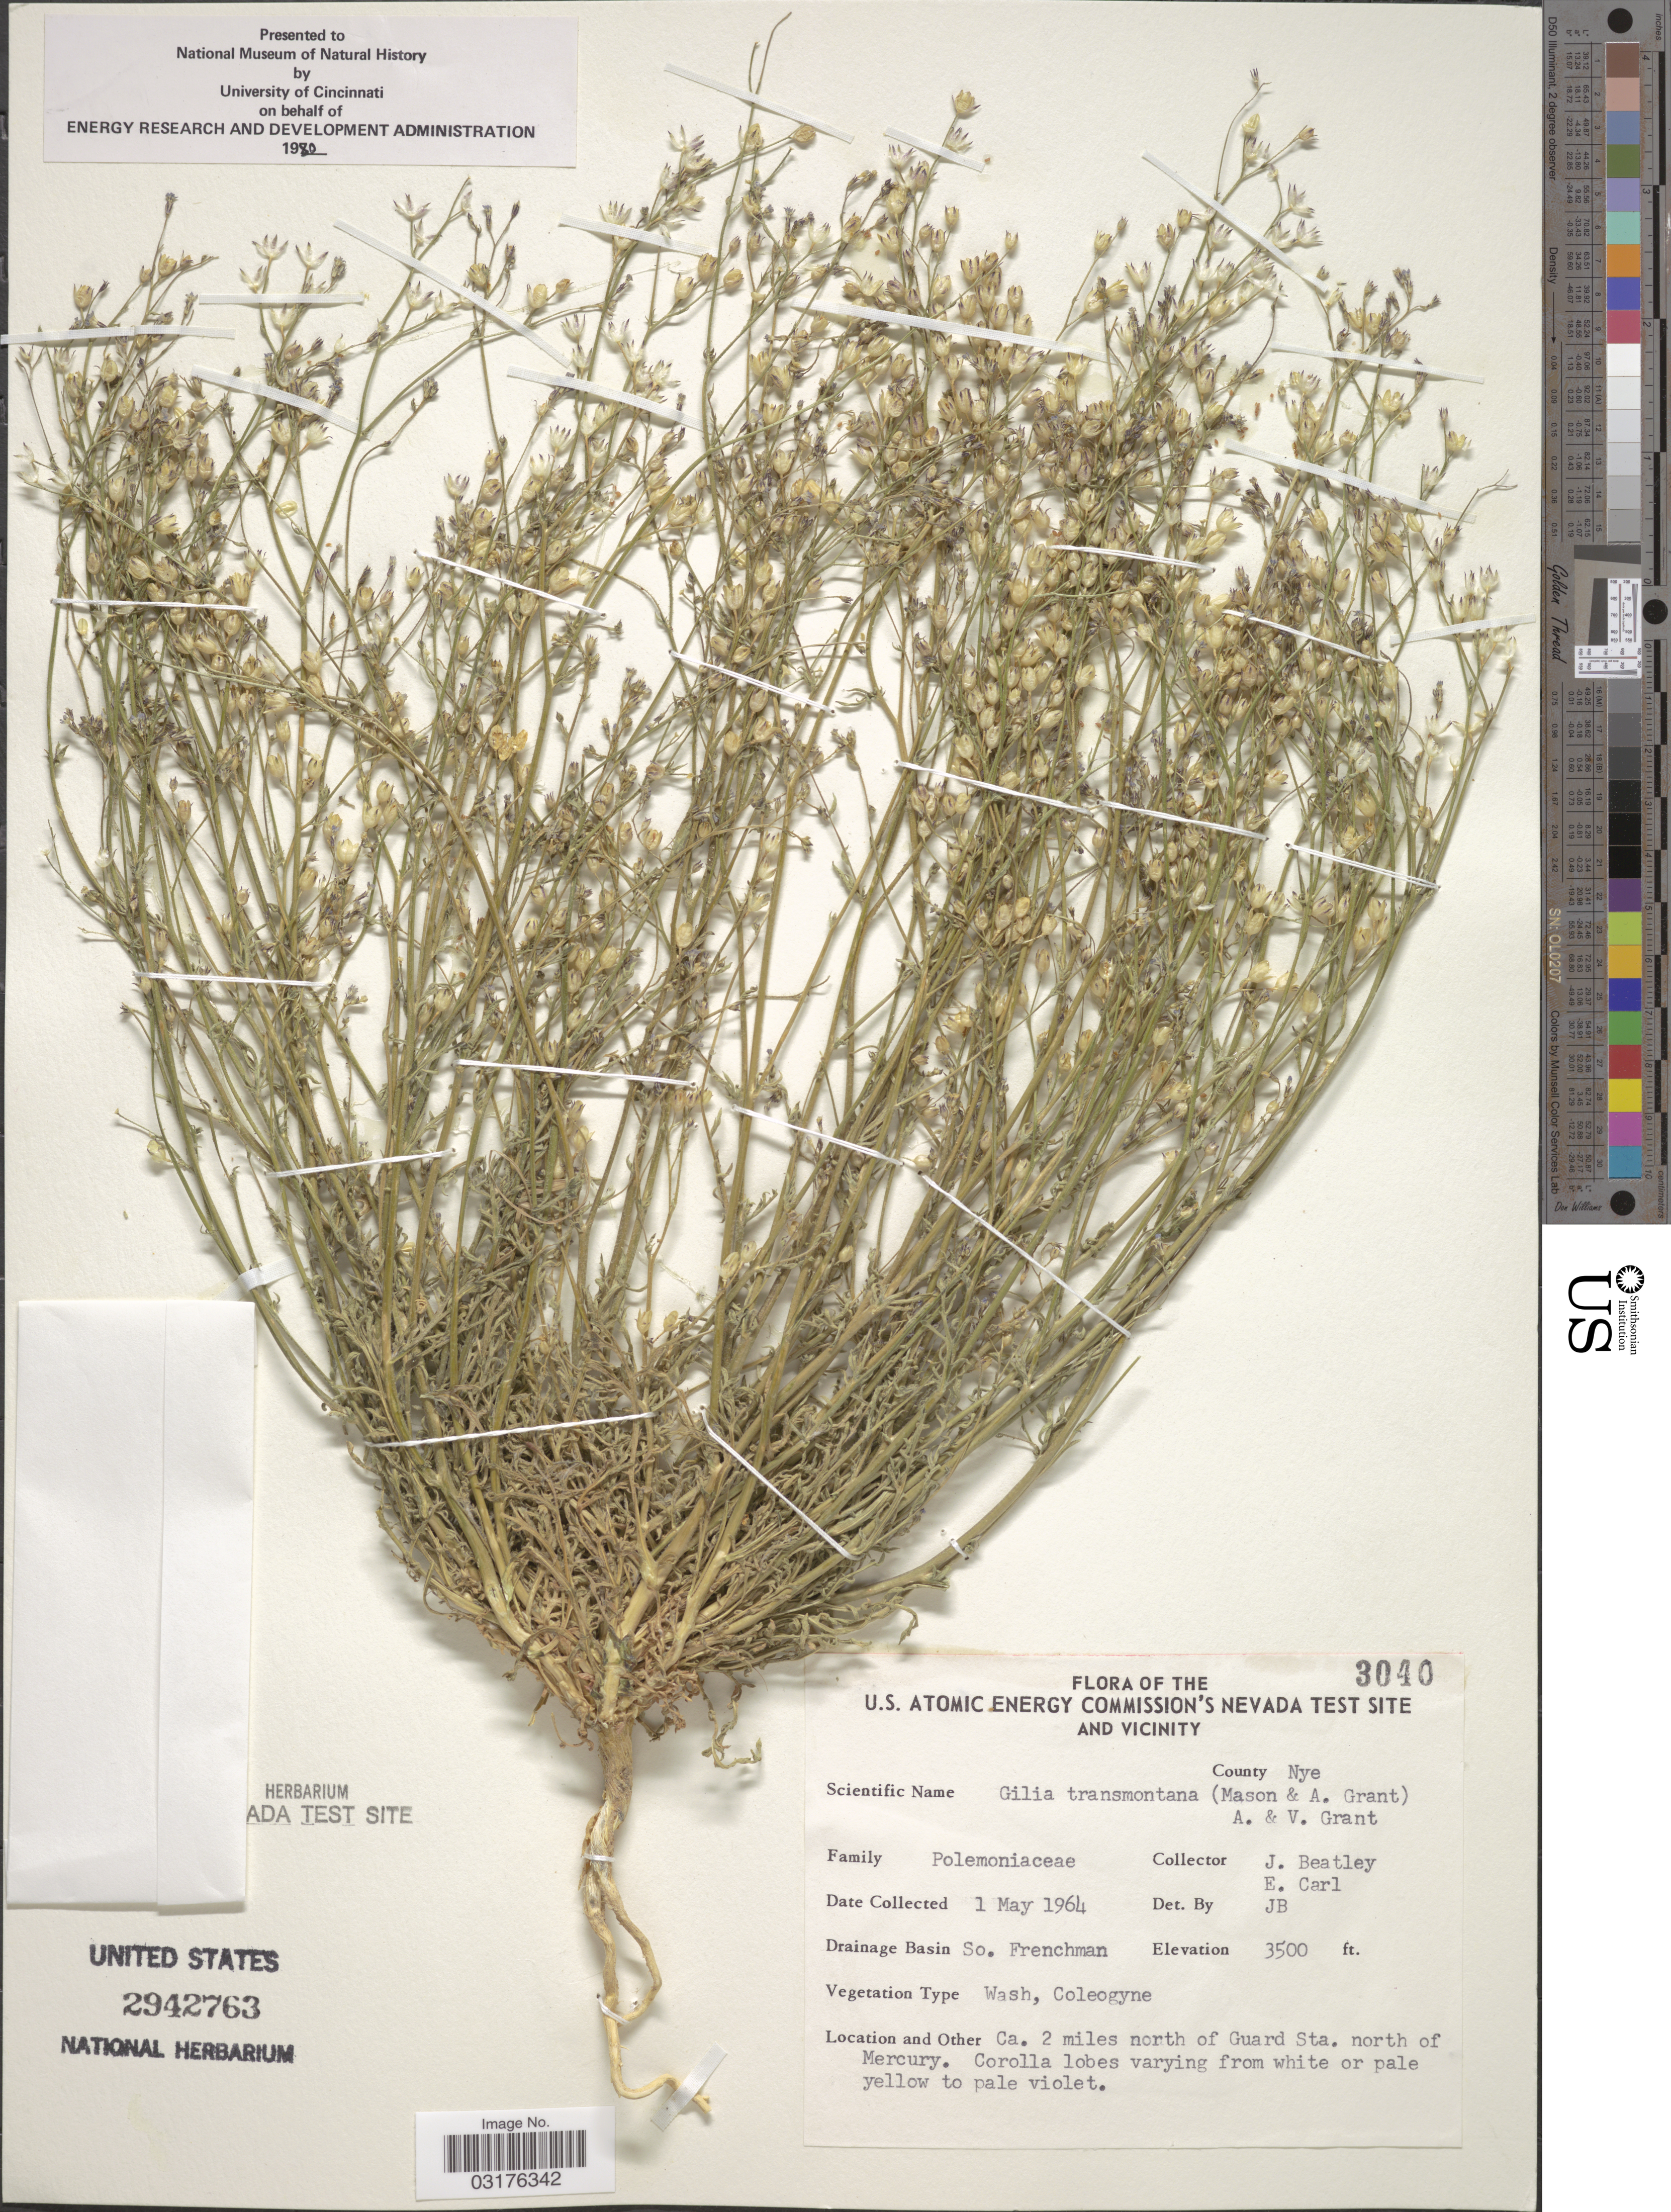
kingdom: Plantae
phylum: Tracheophyta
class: Magnoliopsida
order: Ericales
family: Polemoniaceae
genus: Gilia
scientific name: Gilia transmontana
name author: (H. Mason & A.D. Grant) A.D. Grant & V.E. Grant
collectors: J. C. Beatley & E. Carl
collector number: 3040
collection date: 1964-05-01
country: United States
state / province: Nevada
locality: U.S. Atomic Energy Commission's Nevada Test Site and Vicinity, County Nye, Drainage Basin So. Frenchman, Ca. 2 miles north of Guard Sta. north of Mercury.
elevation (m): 1067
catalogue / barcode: US 2942763